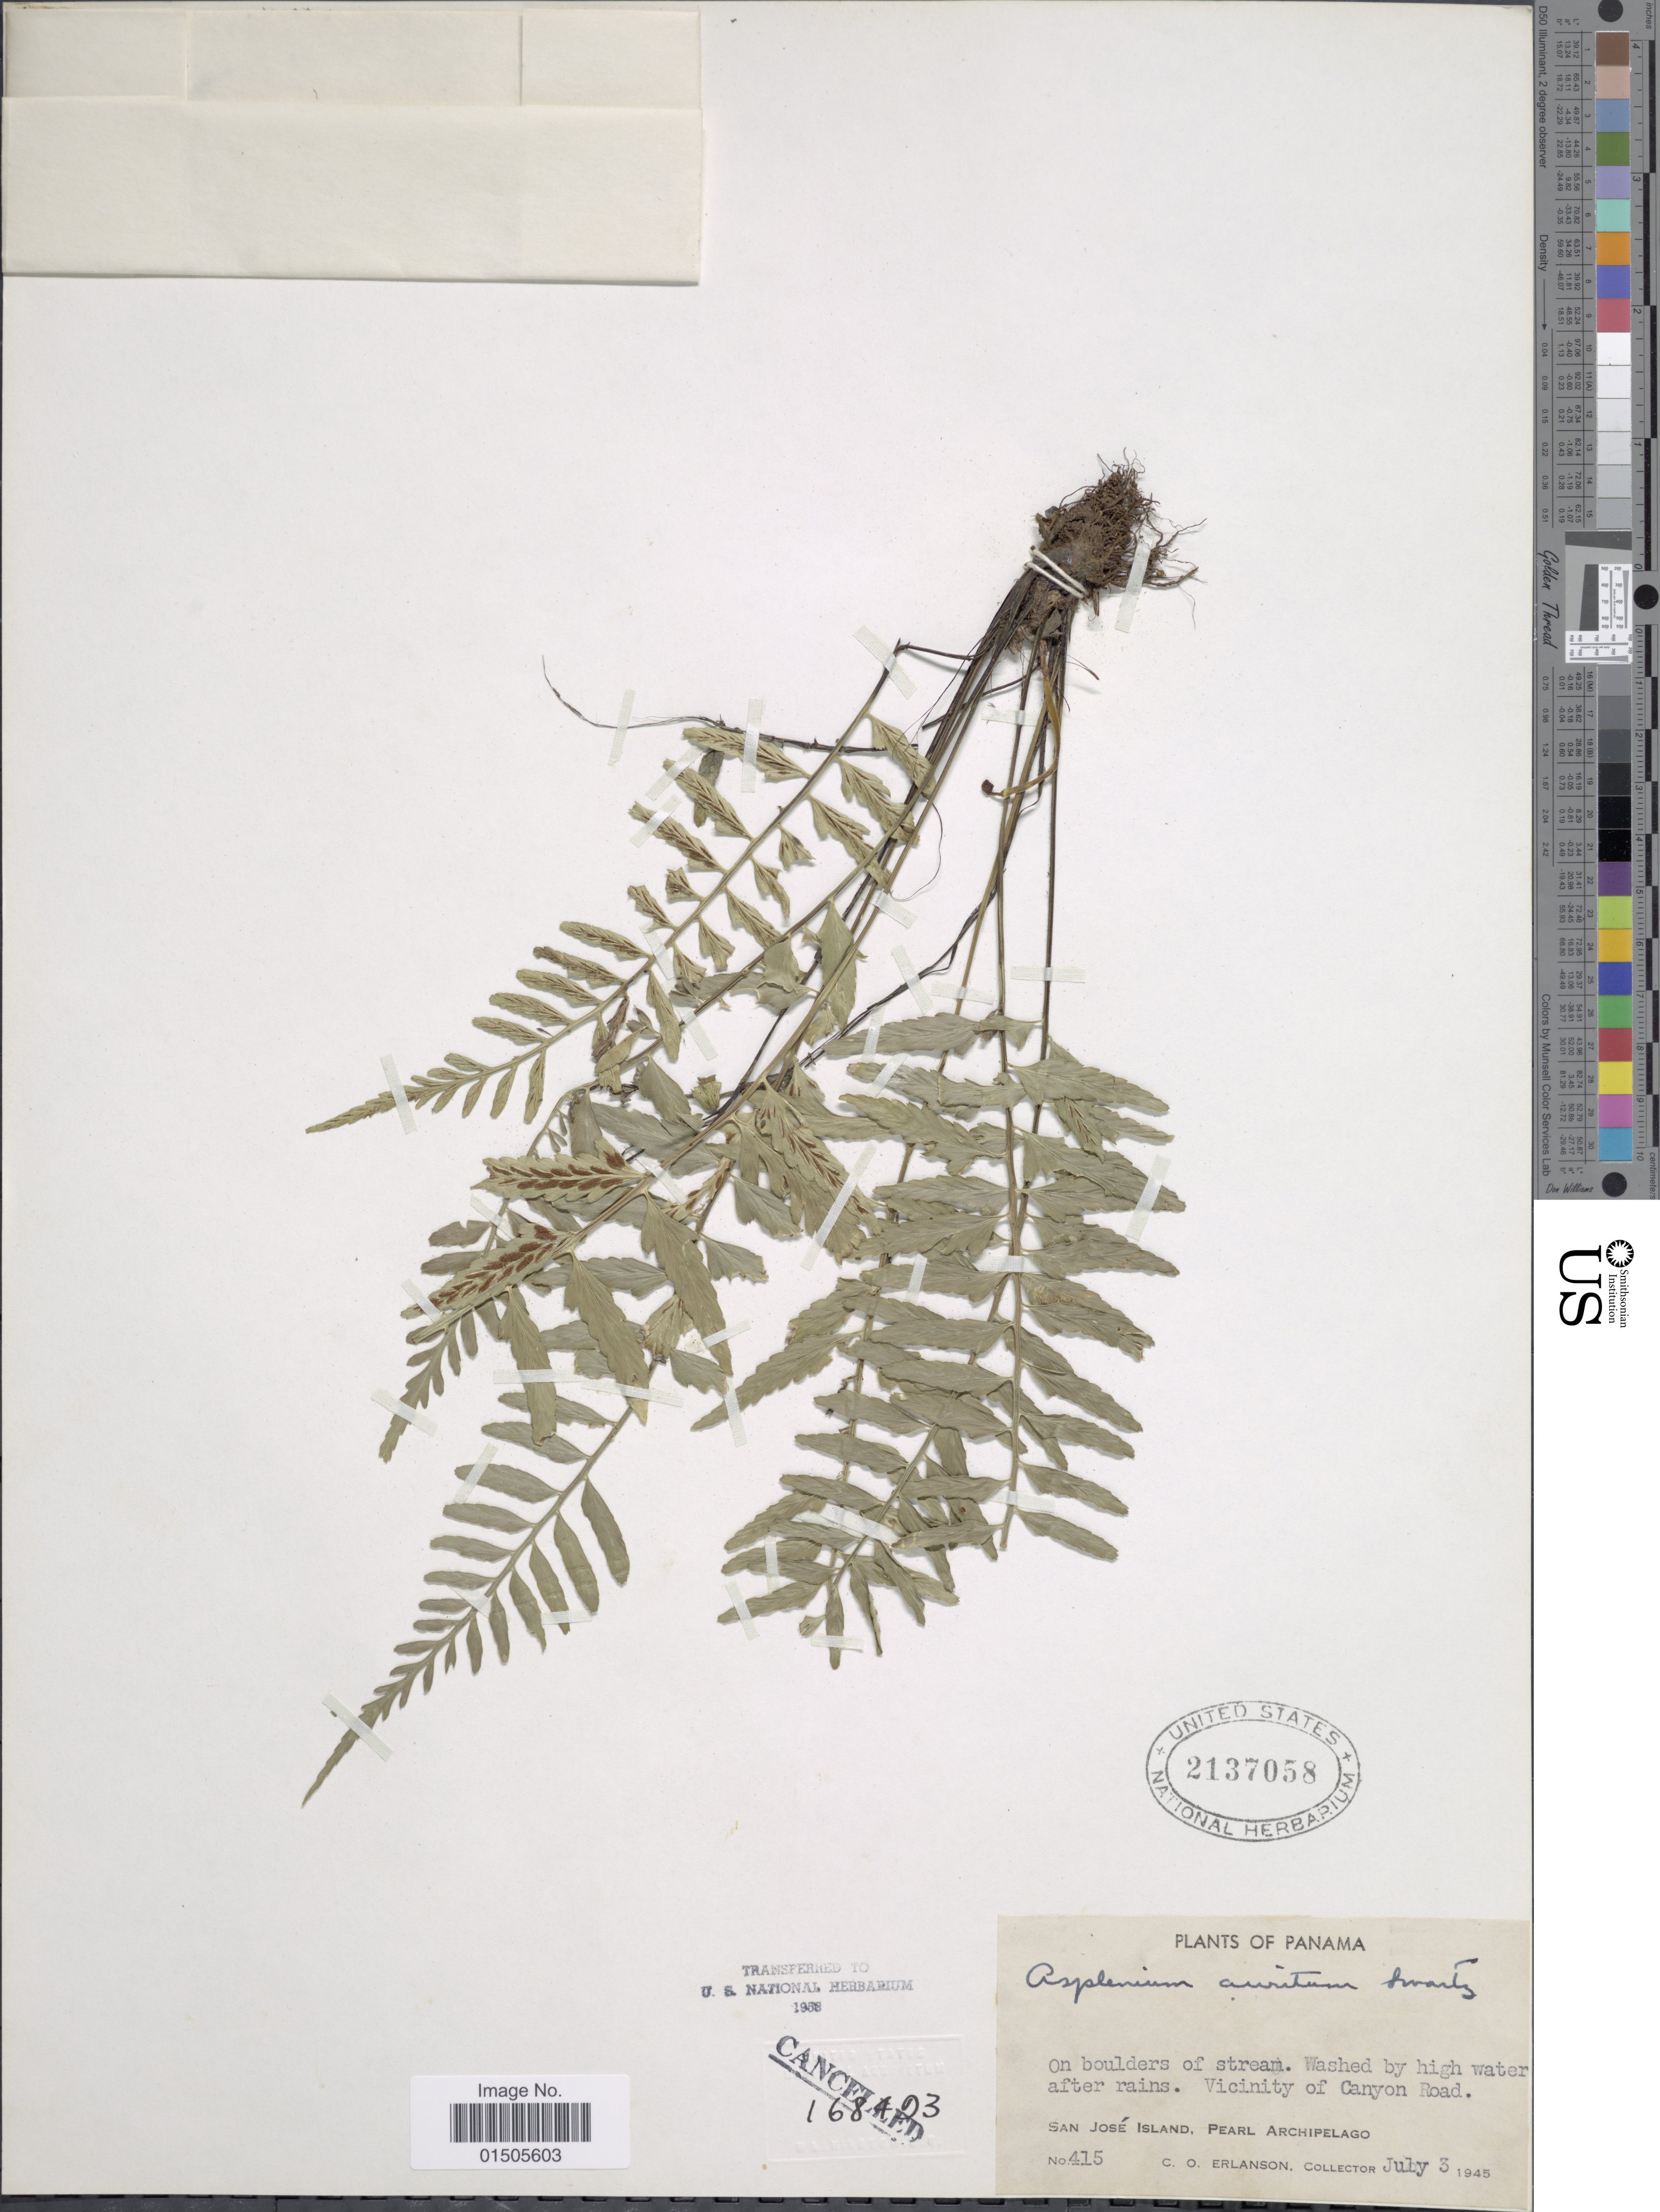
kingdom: Plantae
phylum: Tracheophyta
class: Polypodiopsida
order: Polypodiales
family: Aspleniaceae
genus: Asplenium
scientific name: Asplenium auritum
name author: Sw.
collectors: C. O. Erlanson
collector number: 415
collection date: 1945-07-03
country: Panama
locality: On bloulders of stream. Washed by high water after rains. Vicinity of Canyon Road. San Jose Island, pearl Archipelago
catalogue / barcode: US 2137058